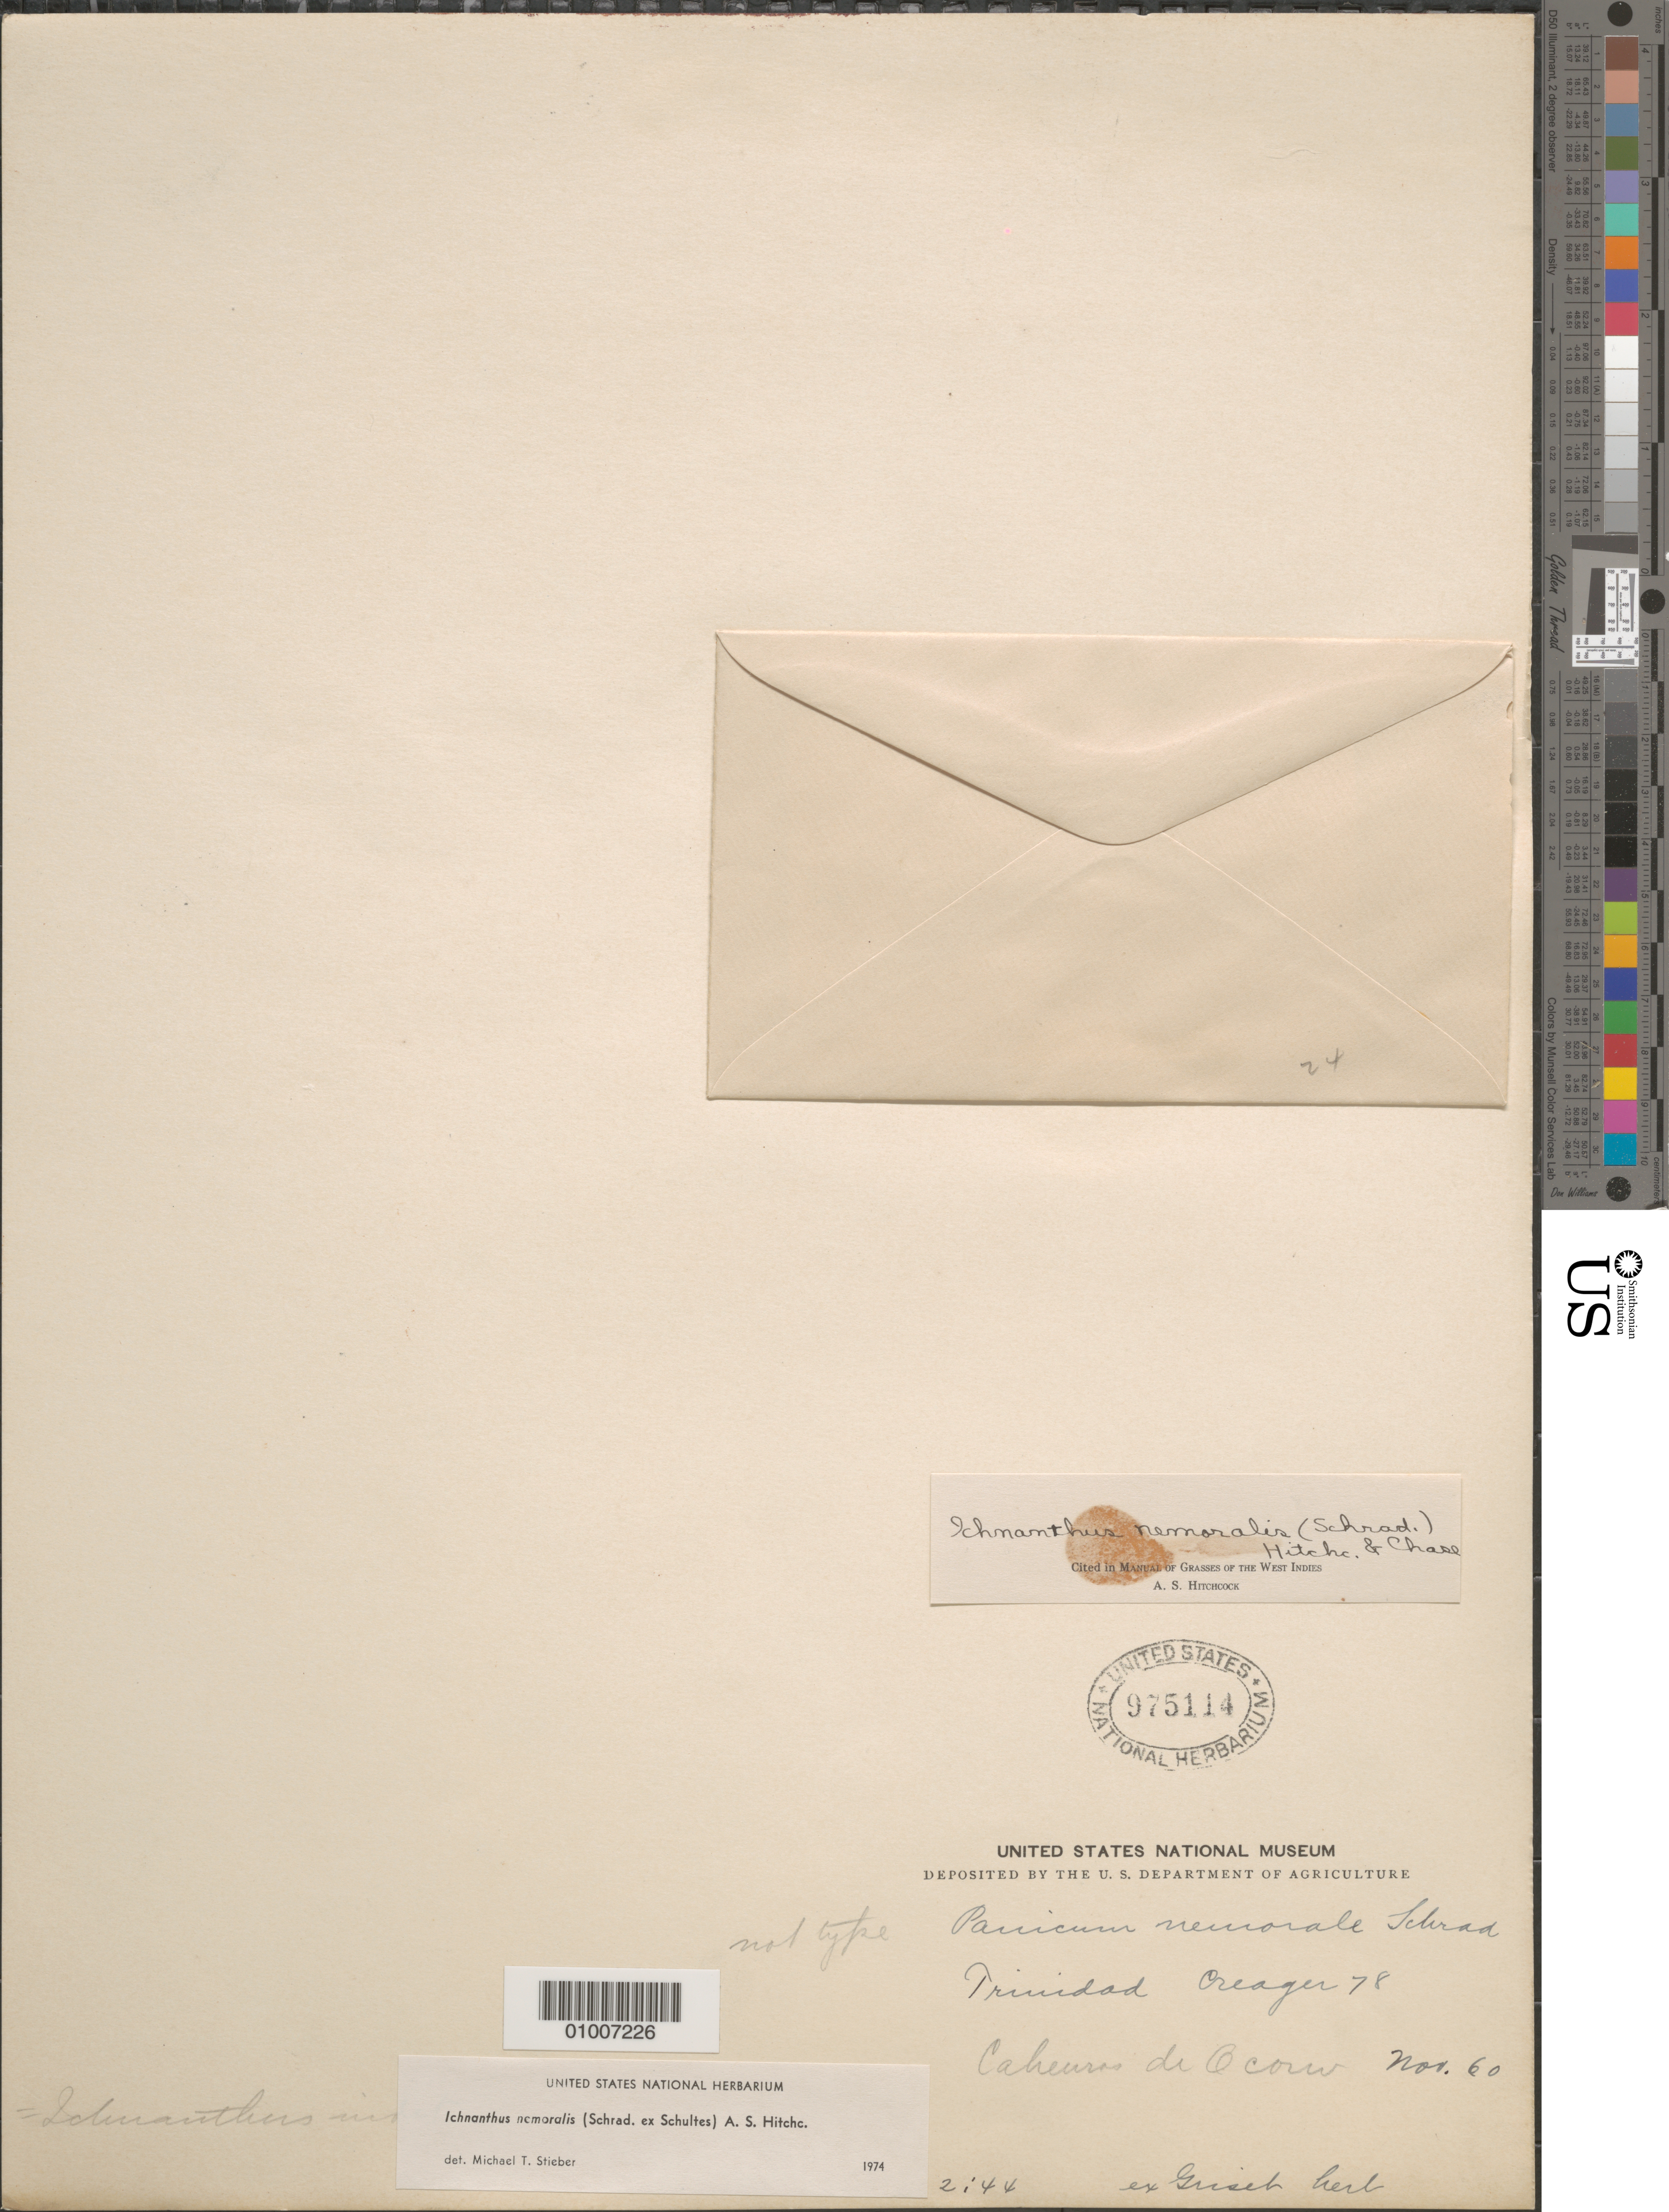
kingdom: Plantae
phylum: Tracheophyta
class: Liliopsida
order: Poales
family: Poaceae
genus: Ichnanthus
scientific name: Ichnanthus nemoralis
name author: (Schrad.) Hitchc. & Chase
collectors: H. Crüger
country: Trinidad and Tobago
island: Trinidad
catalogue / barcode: US 975114